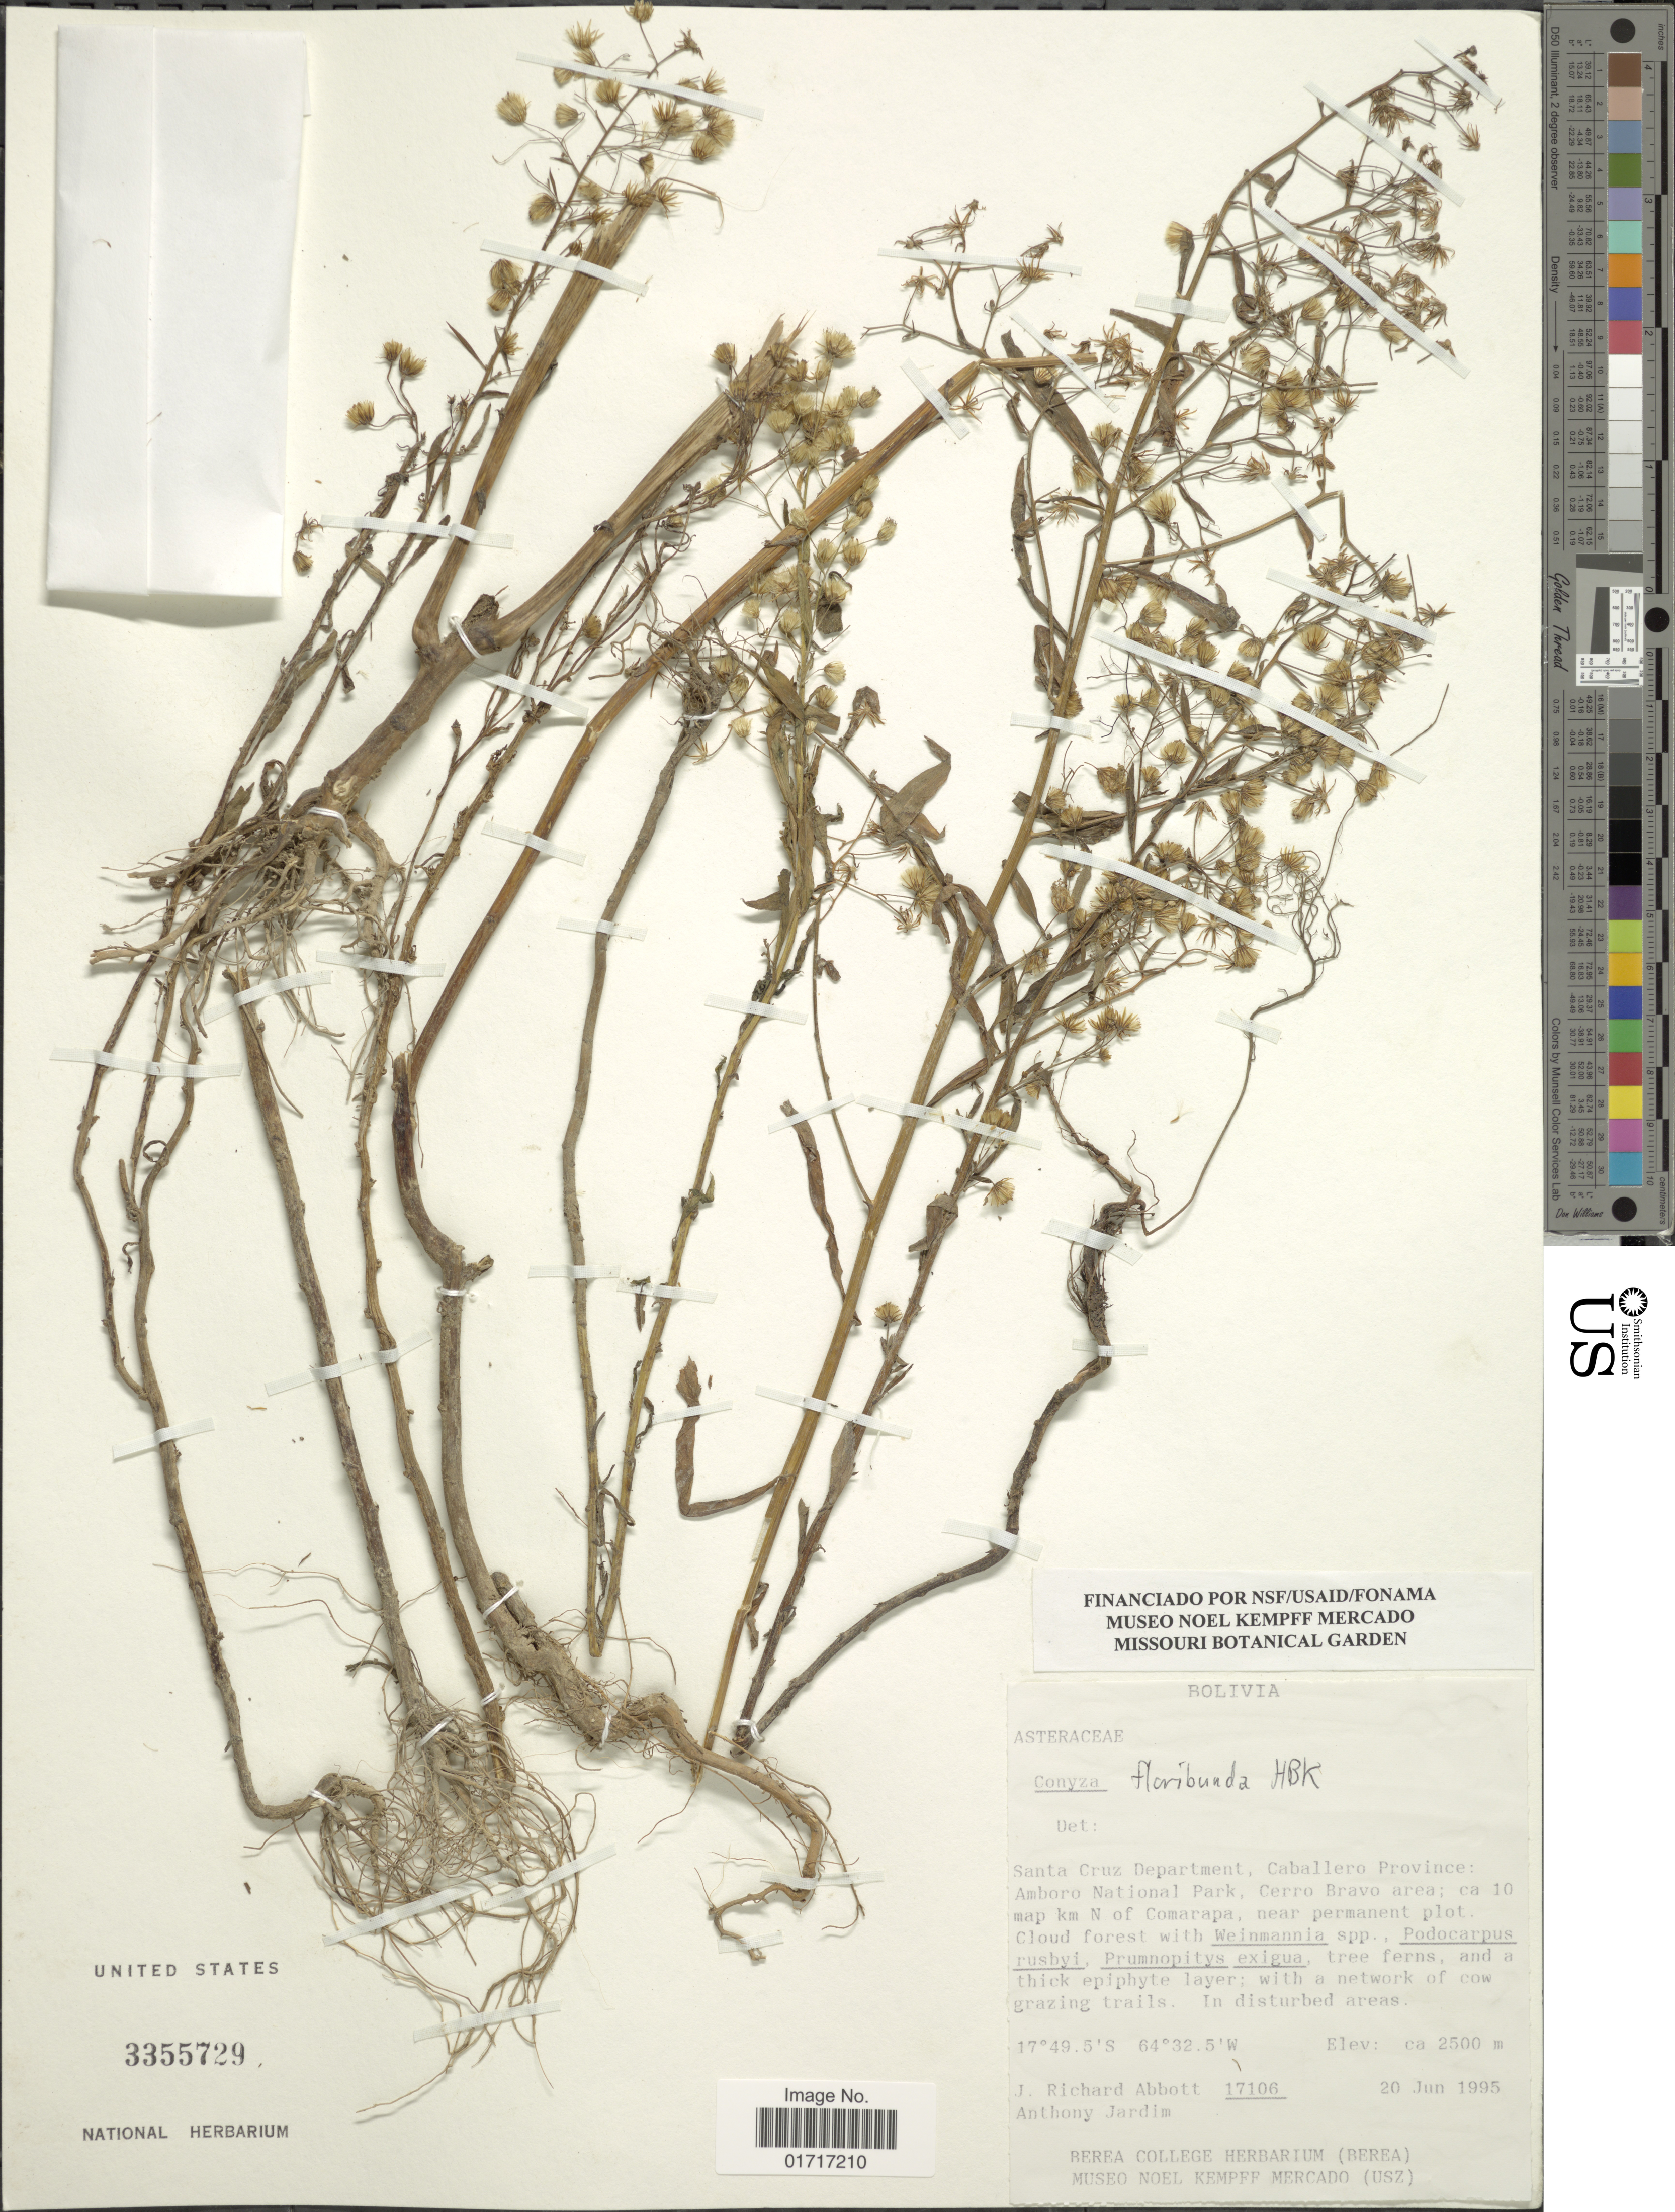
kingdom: Plantae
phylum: Tracheophyta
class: Magnoliopsida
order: Asterales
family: Asteraceae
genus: Conyza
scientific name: Conyza floribunda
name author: Kunth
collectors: J. R. Abbott & A. Jardim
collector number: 17106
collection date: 1995-06-20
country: Bolivia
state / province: Santa Cruz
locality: Bolivia, Santa Cruz Department, Caballero Province: Amboro National Park, Cerro Bravoa area; ca. 10 map km N of Comarapa, near permanent plot.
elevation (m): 2500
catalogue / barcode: US 3355729